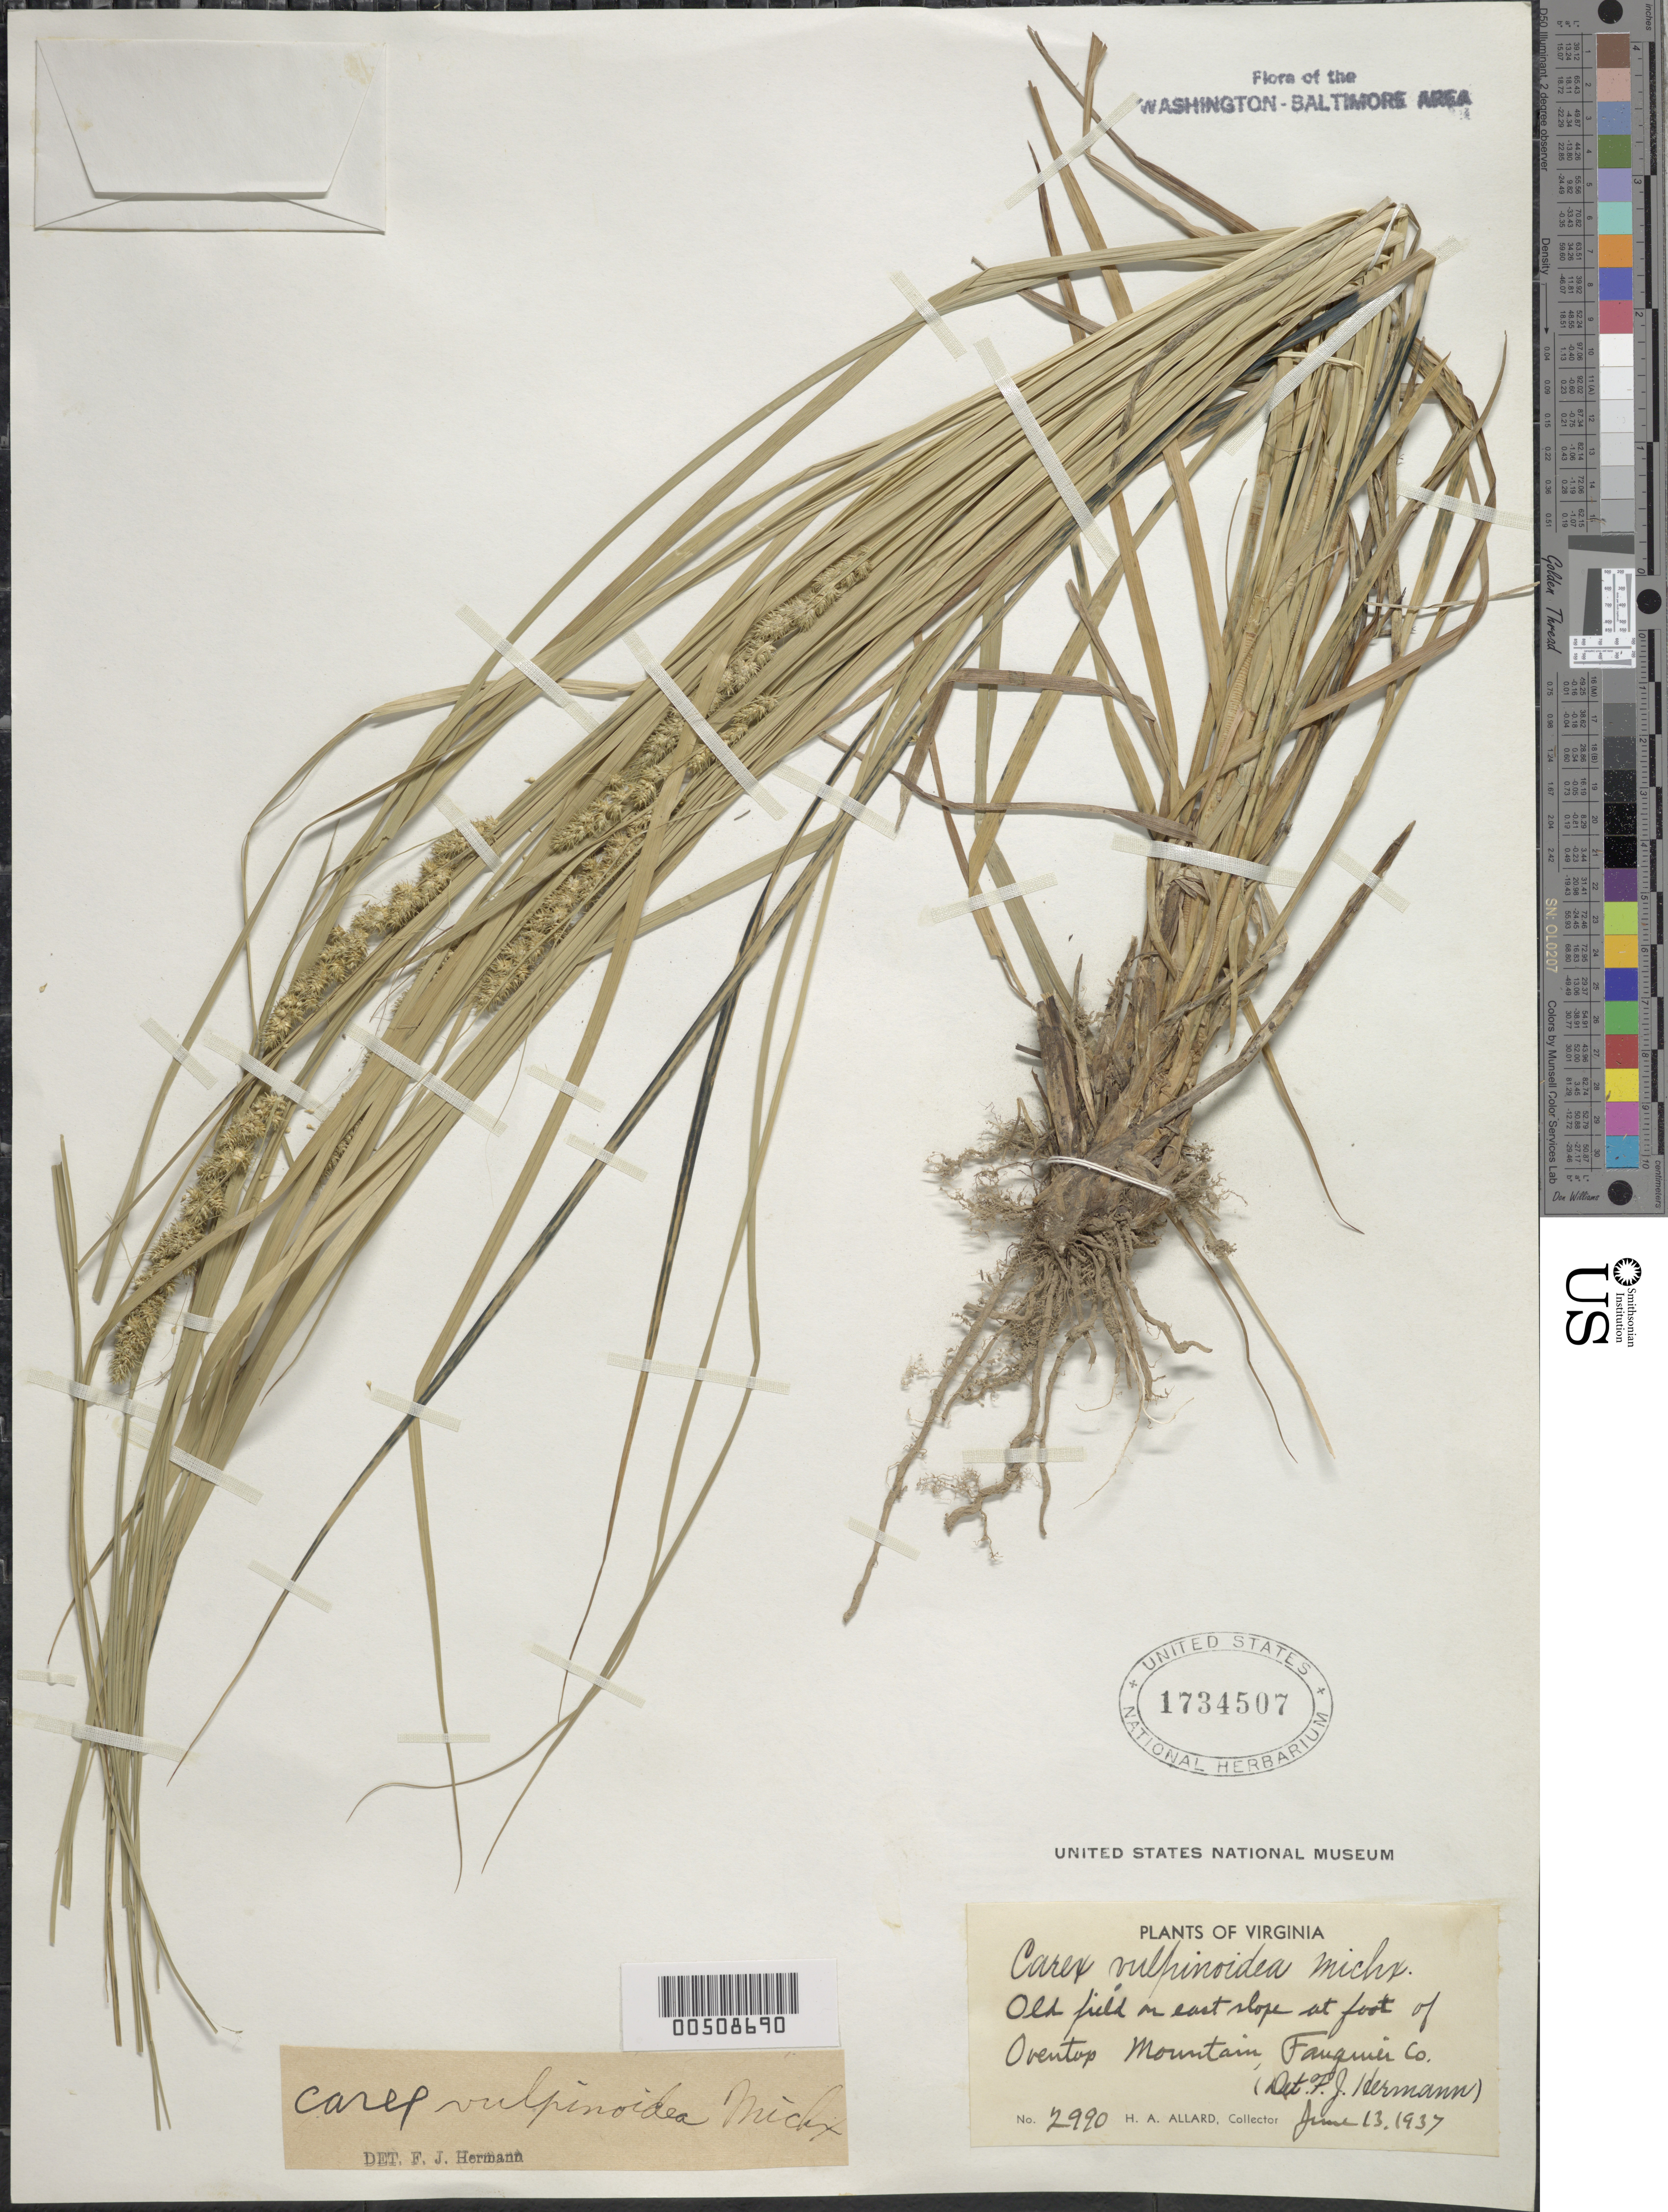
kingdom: Plantae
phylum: Tracheophyta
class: Liliopsida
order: Poales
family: Cyperaceae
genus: Carex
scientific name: Carex vulpinoidea Michx.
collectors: H. A. Allard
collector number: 2990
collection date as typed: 13 Jun 1937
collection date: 1937-06-13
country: United States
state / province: Virginia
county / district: Fauquier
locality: Oventop Mountain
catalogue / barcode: US 1734507